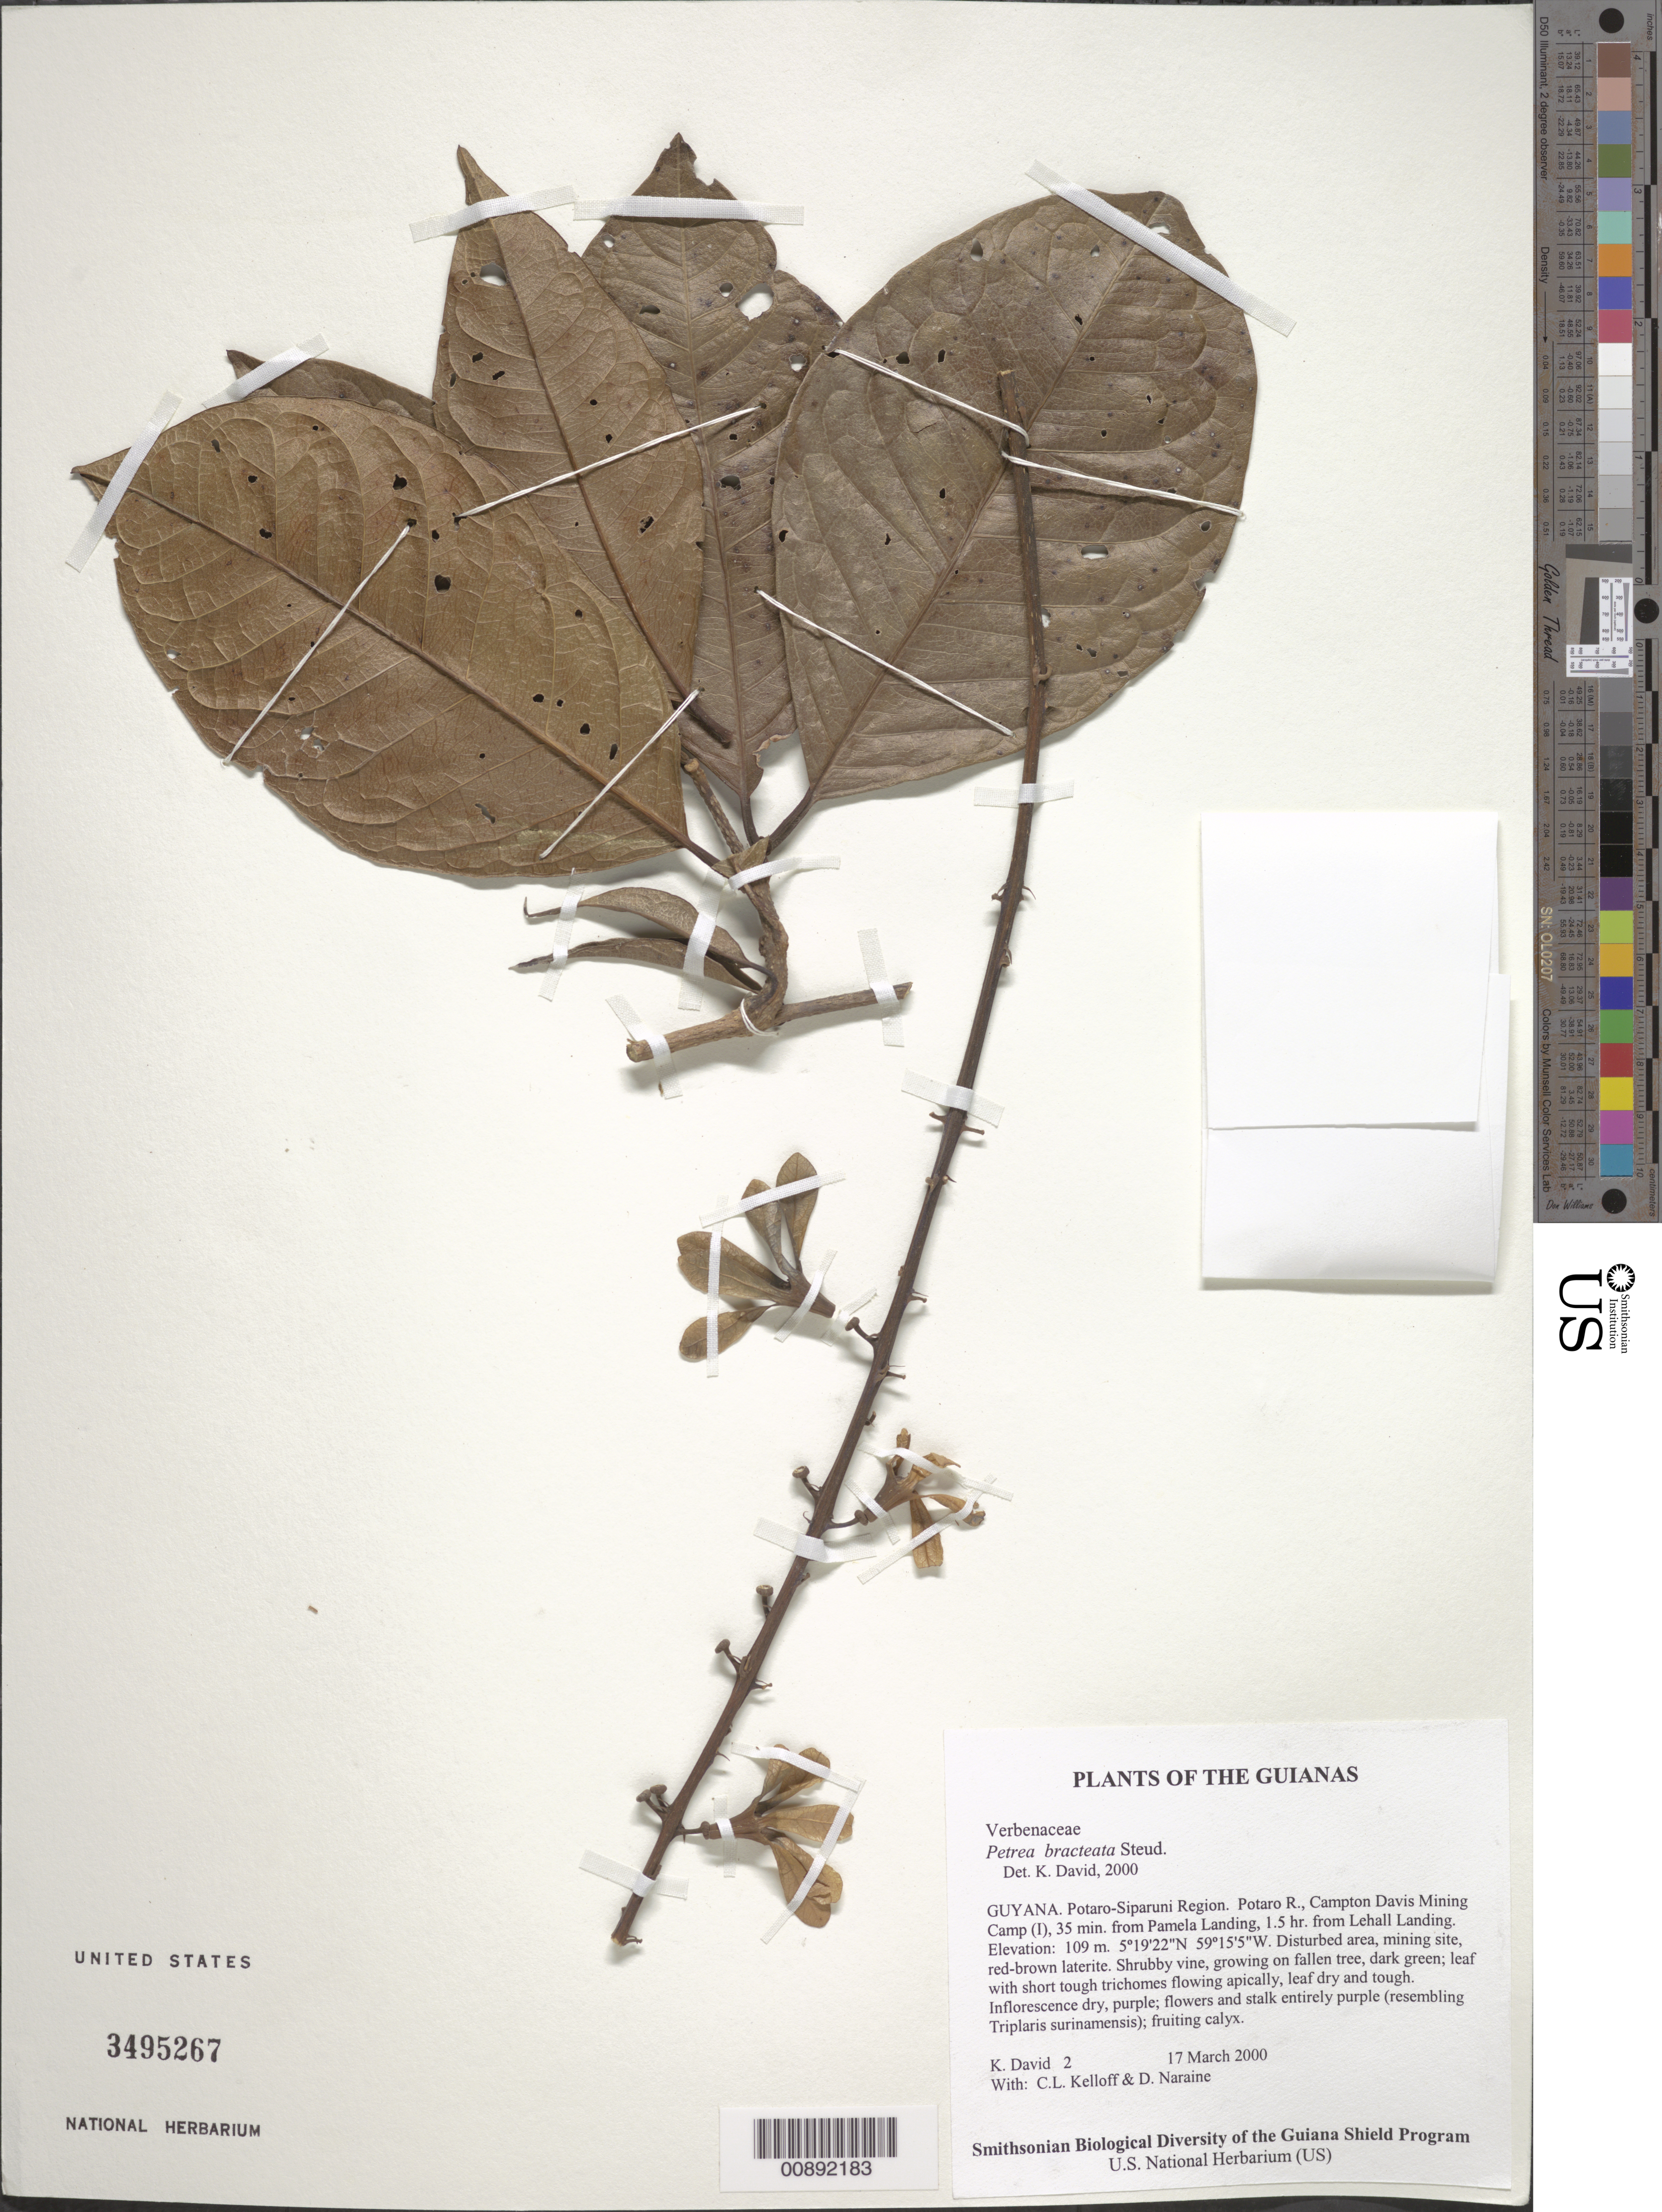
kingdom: Plantae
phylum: Tracheophyta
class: Magnoliopsida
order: Lamiales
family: Verbenaceae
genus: Petrea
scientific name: Petrea bracteata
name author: Steud.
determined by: David, K.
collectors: K. David, C. L. Kelloff & D. Naraine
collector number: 2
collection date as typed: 17 March 2000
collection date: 2000-03-17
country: Guyana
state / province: Potaro-Siparuni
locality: Potaro R., Campton Davis Mining Camp (I), 35 min. from Pamela Landing, 1.5 hr. from Lehall Landing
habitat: Disturbed area, mining site, red-brown laterite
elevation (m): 109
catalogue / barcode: US 3495267